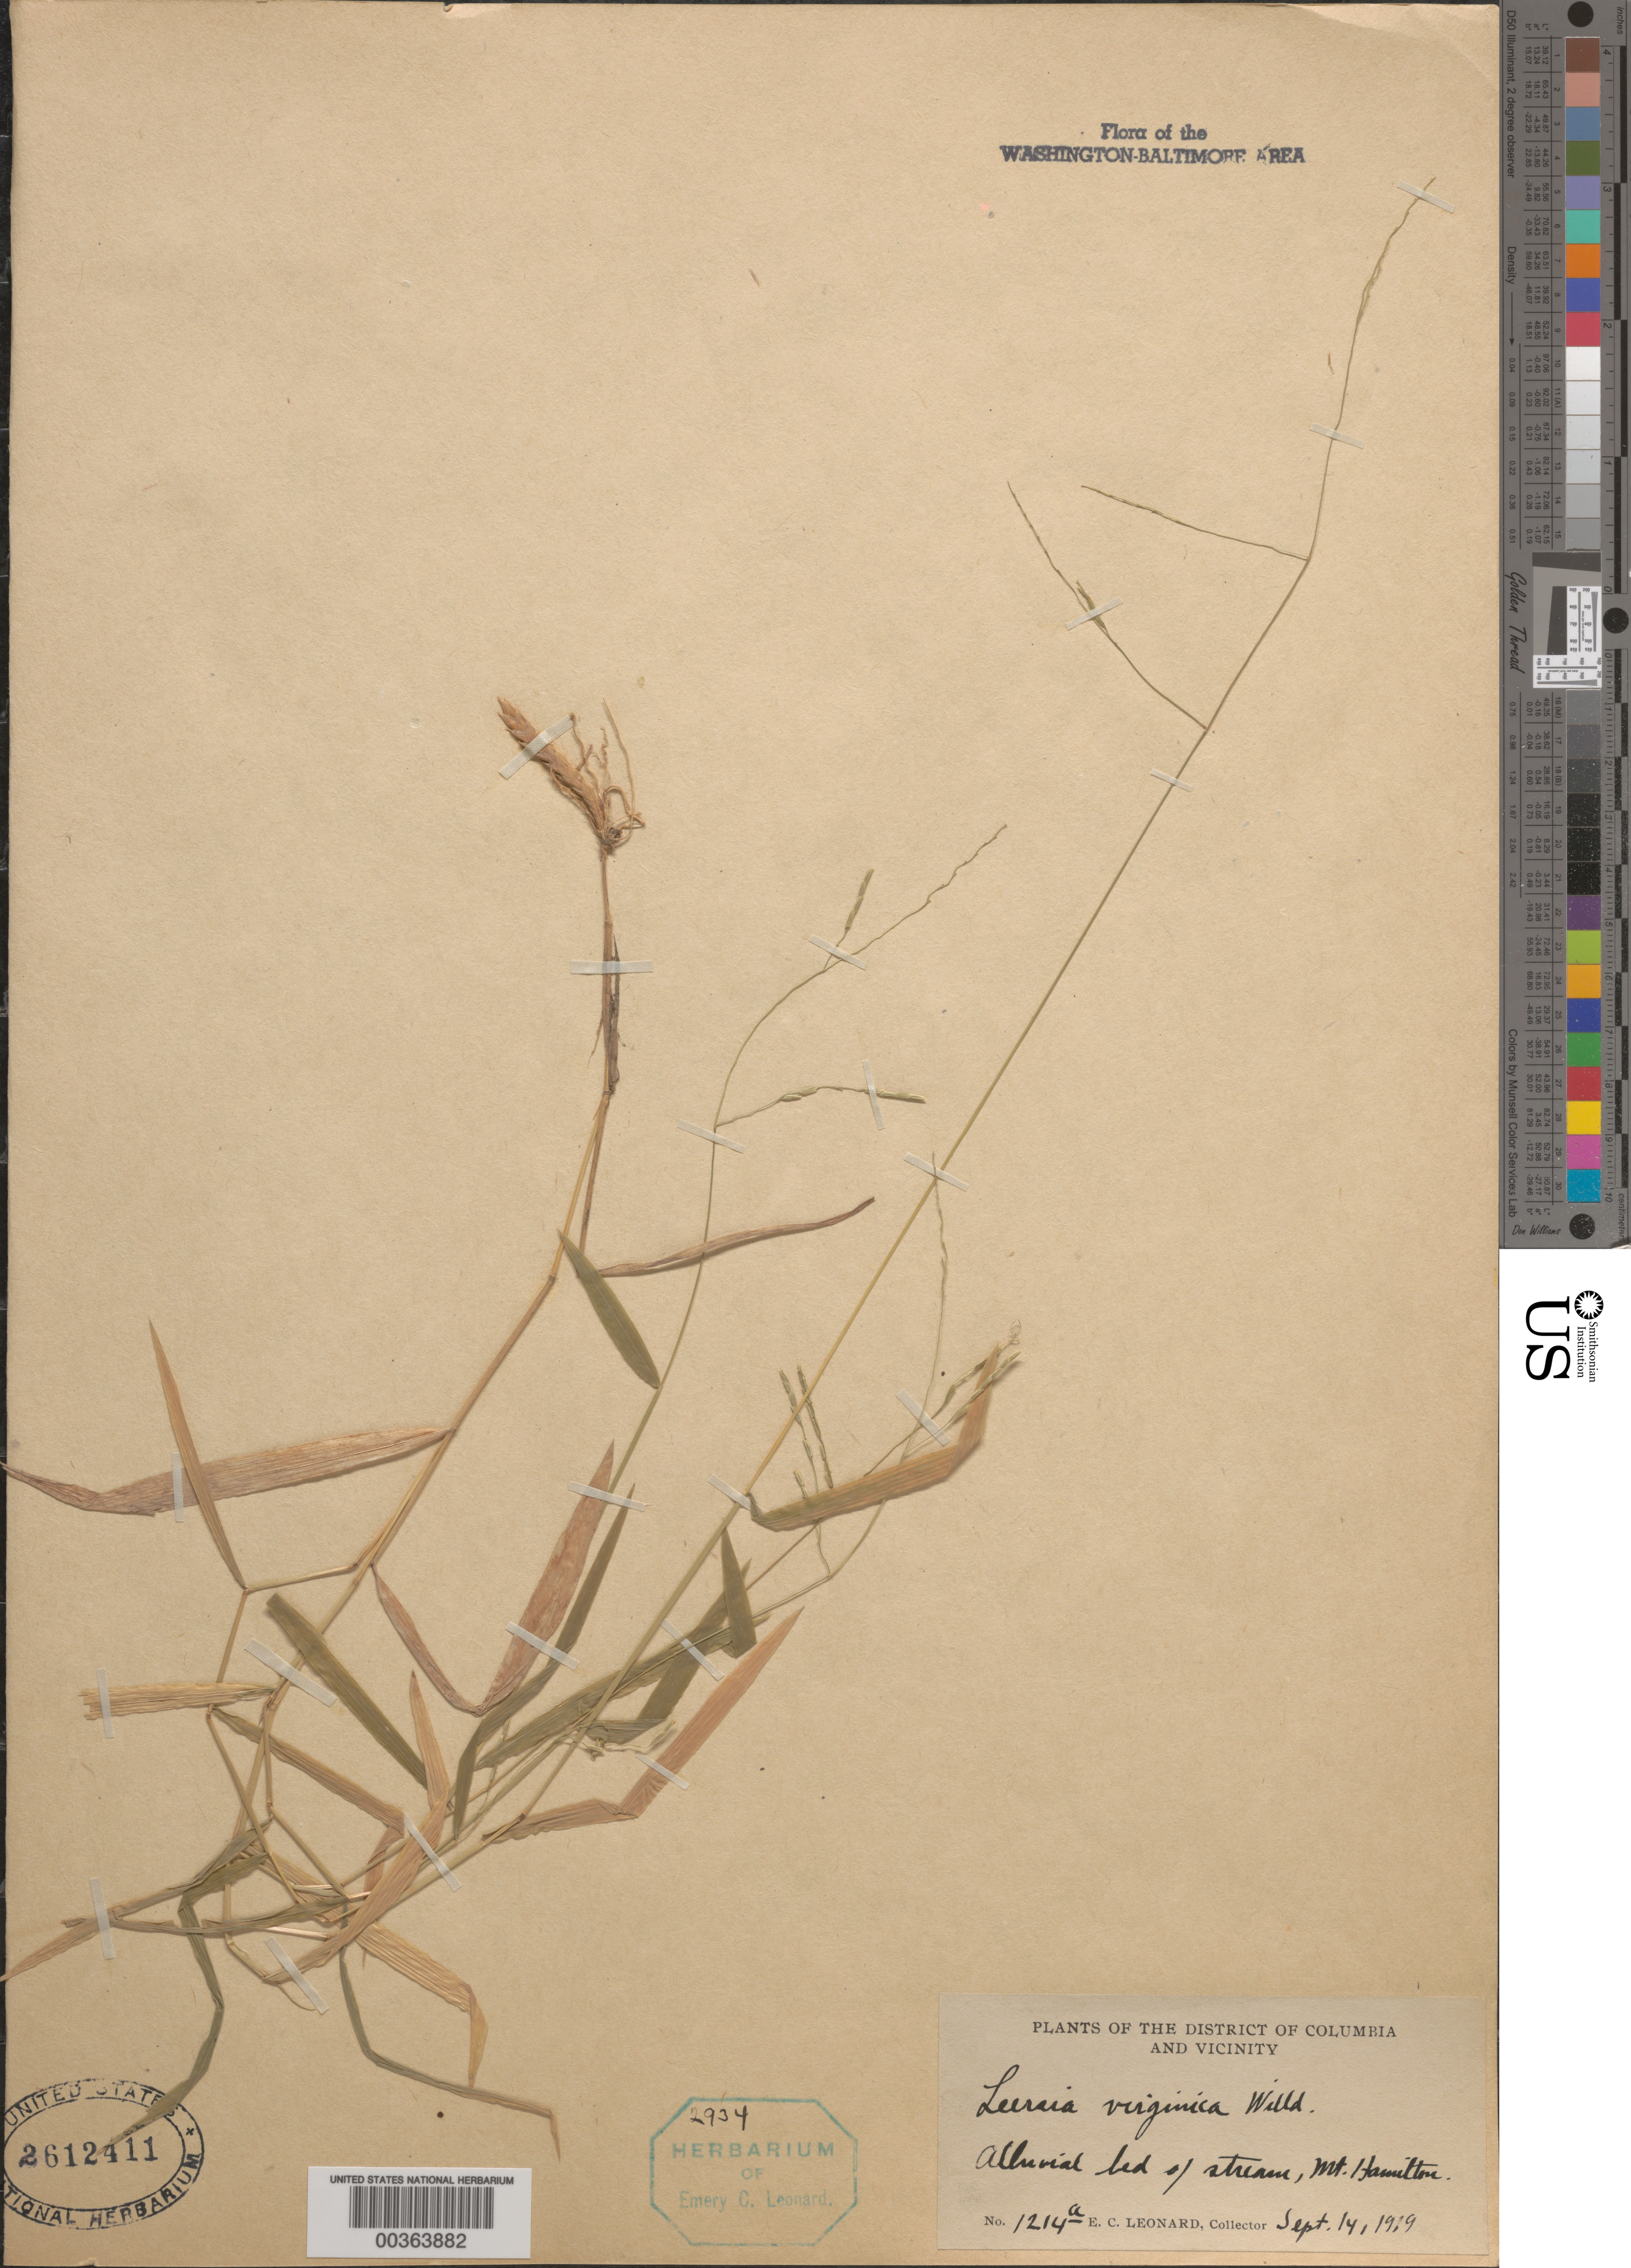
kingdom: Plantae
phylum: Tracheophyta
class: Liliopsida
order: Poales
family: Poaceae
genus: Leersia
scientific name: Leersia virginica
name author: Willd.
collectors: E. C. Leonard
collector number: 1214A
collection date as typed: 14 Sep 1919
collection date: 1919-09-14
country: United States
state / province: District of Columbia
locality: Mount Hamilton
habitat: Alluvial bed of stream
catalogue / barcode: US 2612411